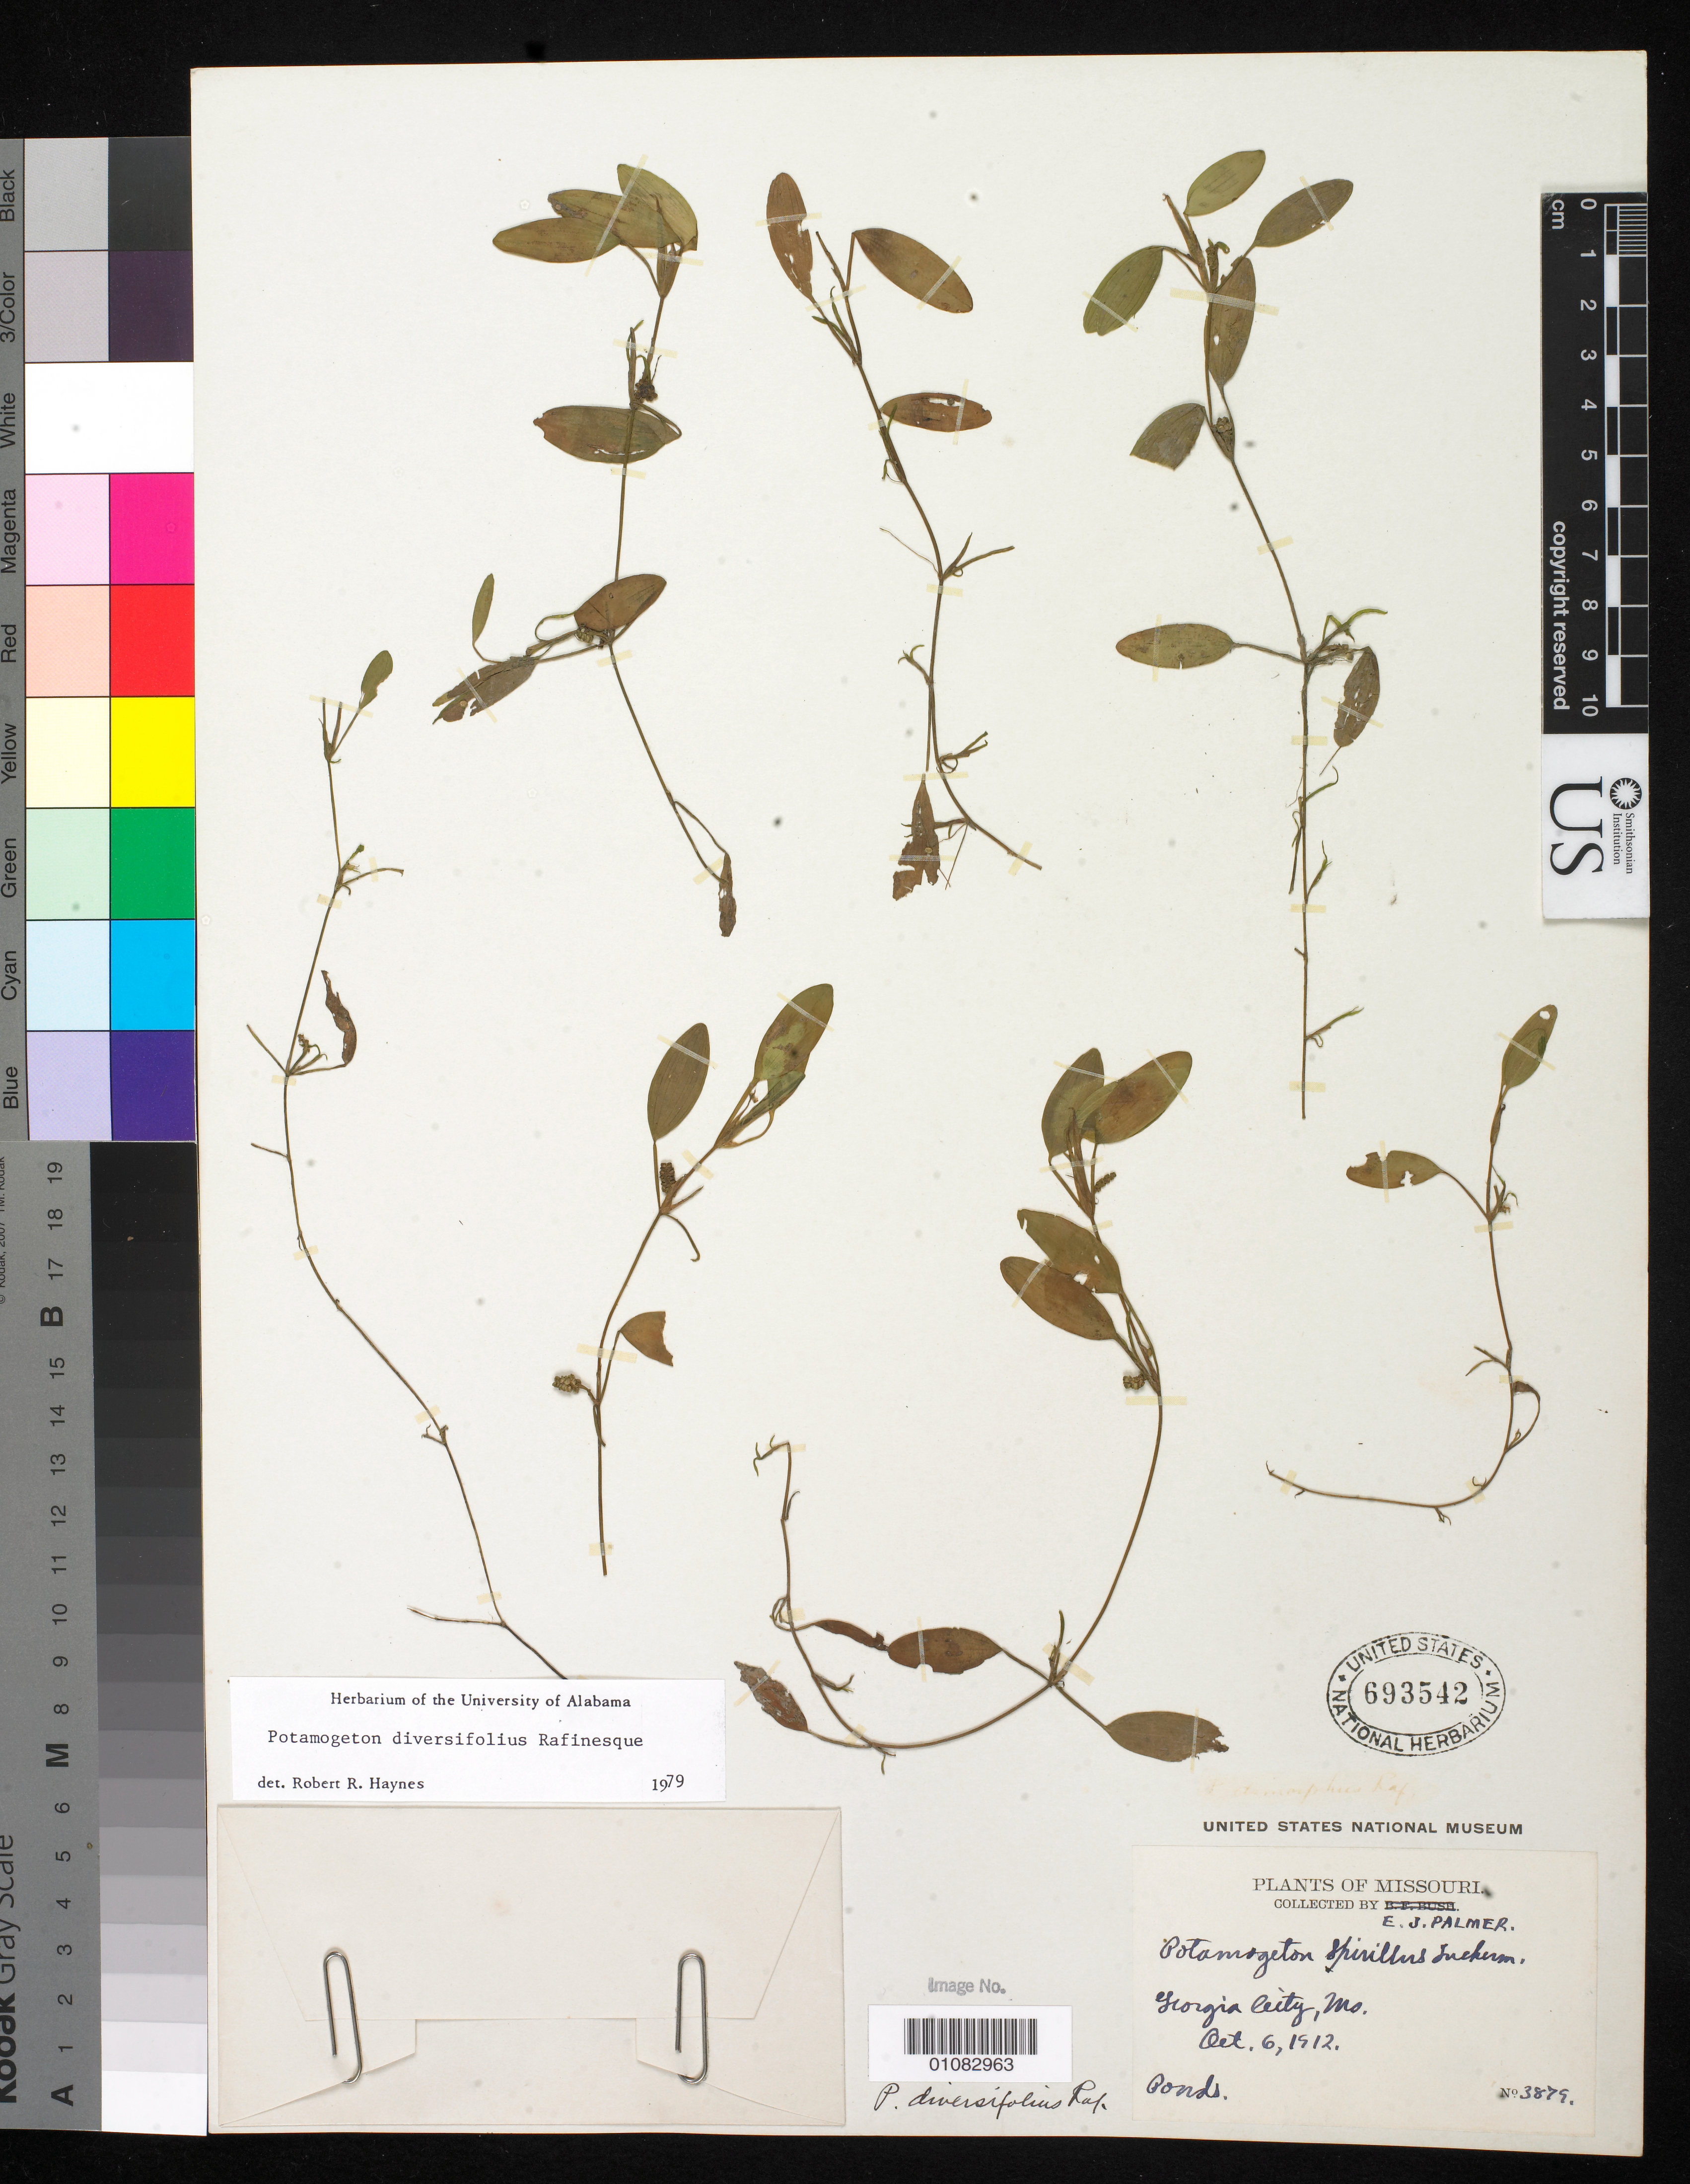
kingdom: Plantae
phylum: Tracheophyta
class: Liliopsida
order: Alismatales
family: Potamogetonaceae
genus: Potamogeton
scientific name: Potamogeton diversifolius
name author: Raf.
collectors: E. J. Palmer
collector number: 3879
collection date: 1912-10-06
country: United States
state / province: Missouri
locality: Georgia City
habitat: Ponds.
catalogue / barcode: US 693542